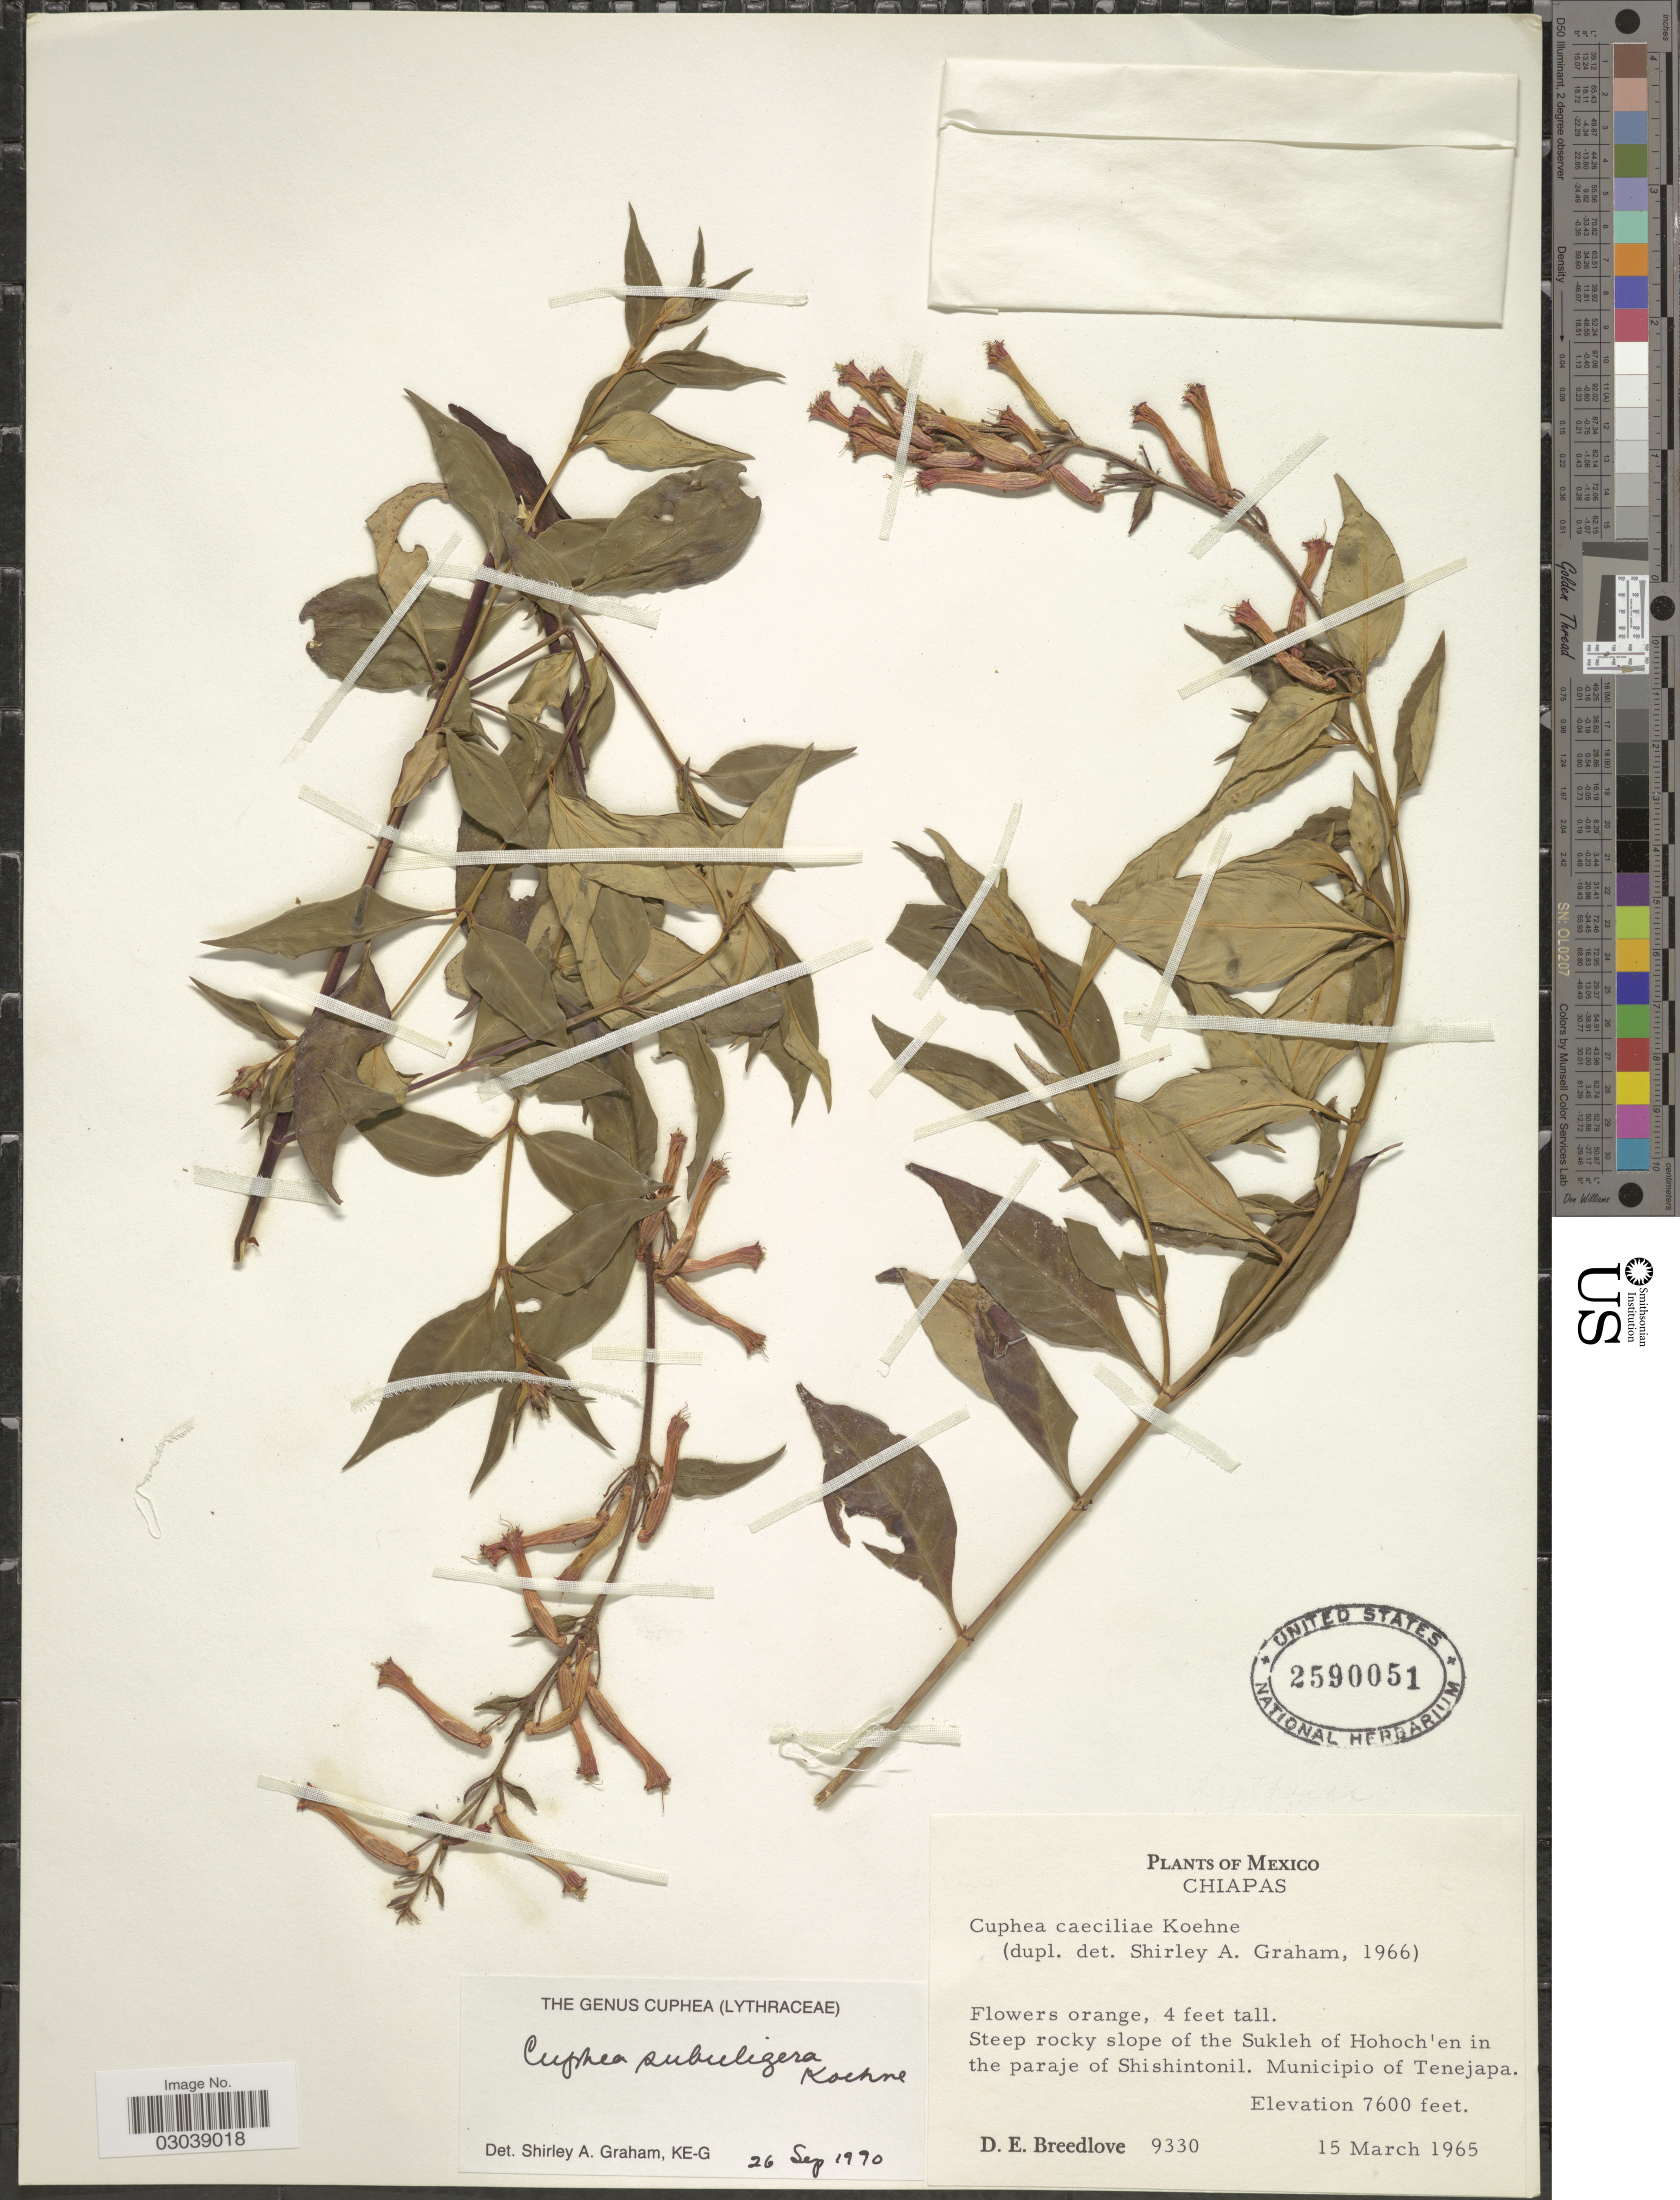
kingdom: Plantae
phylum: Tracheophyta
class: Magnoliopsida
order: Myrtales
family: Lythraceae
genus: Cuphea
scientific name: Cuphea subuligera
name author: Koehne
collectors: D. E. Breedlove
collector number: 9330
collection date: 1965-03-15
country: Mexico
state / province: Chiapas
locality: Steep rocky slope of the Sukleh of Hohoch'en in the paraje of Shishintonil, Municipio of Tenejapa.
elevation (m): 2316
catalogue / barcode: US 2590051